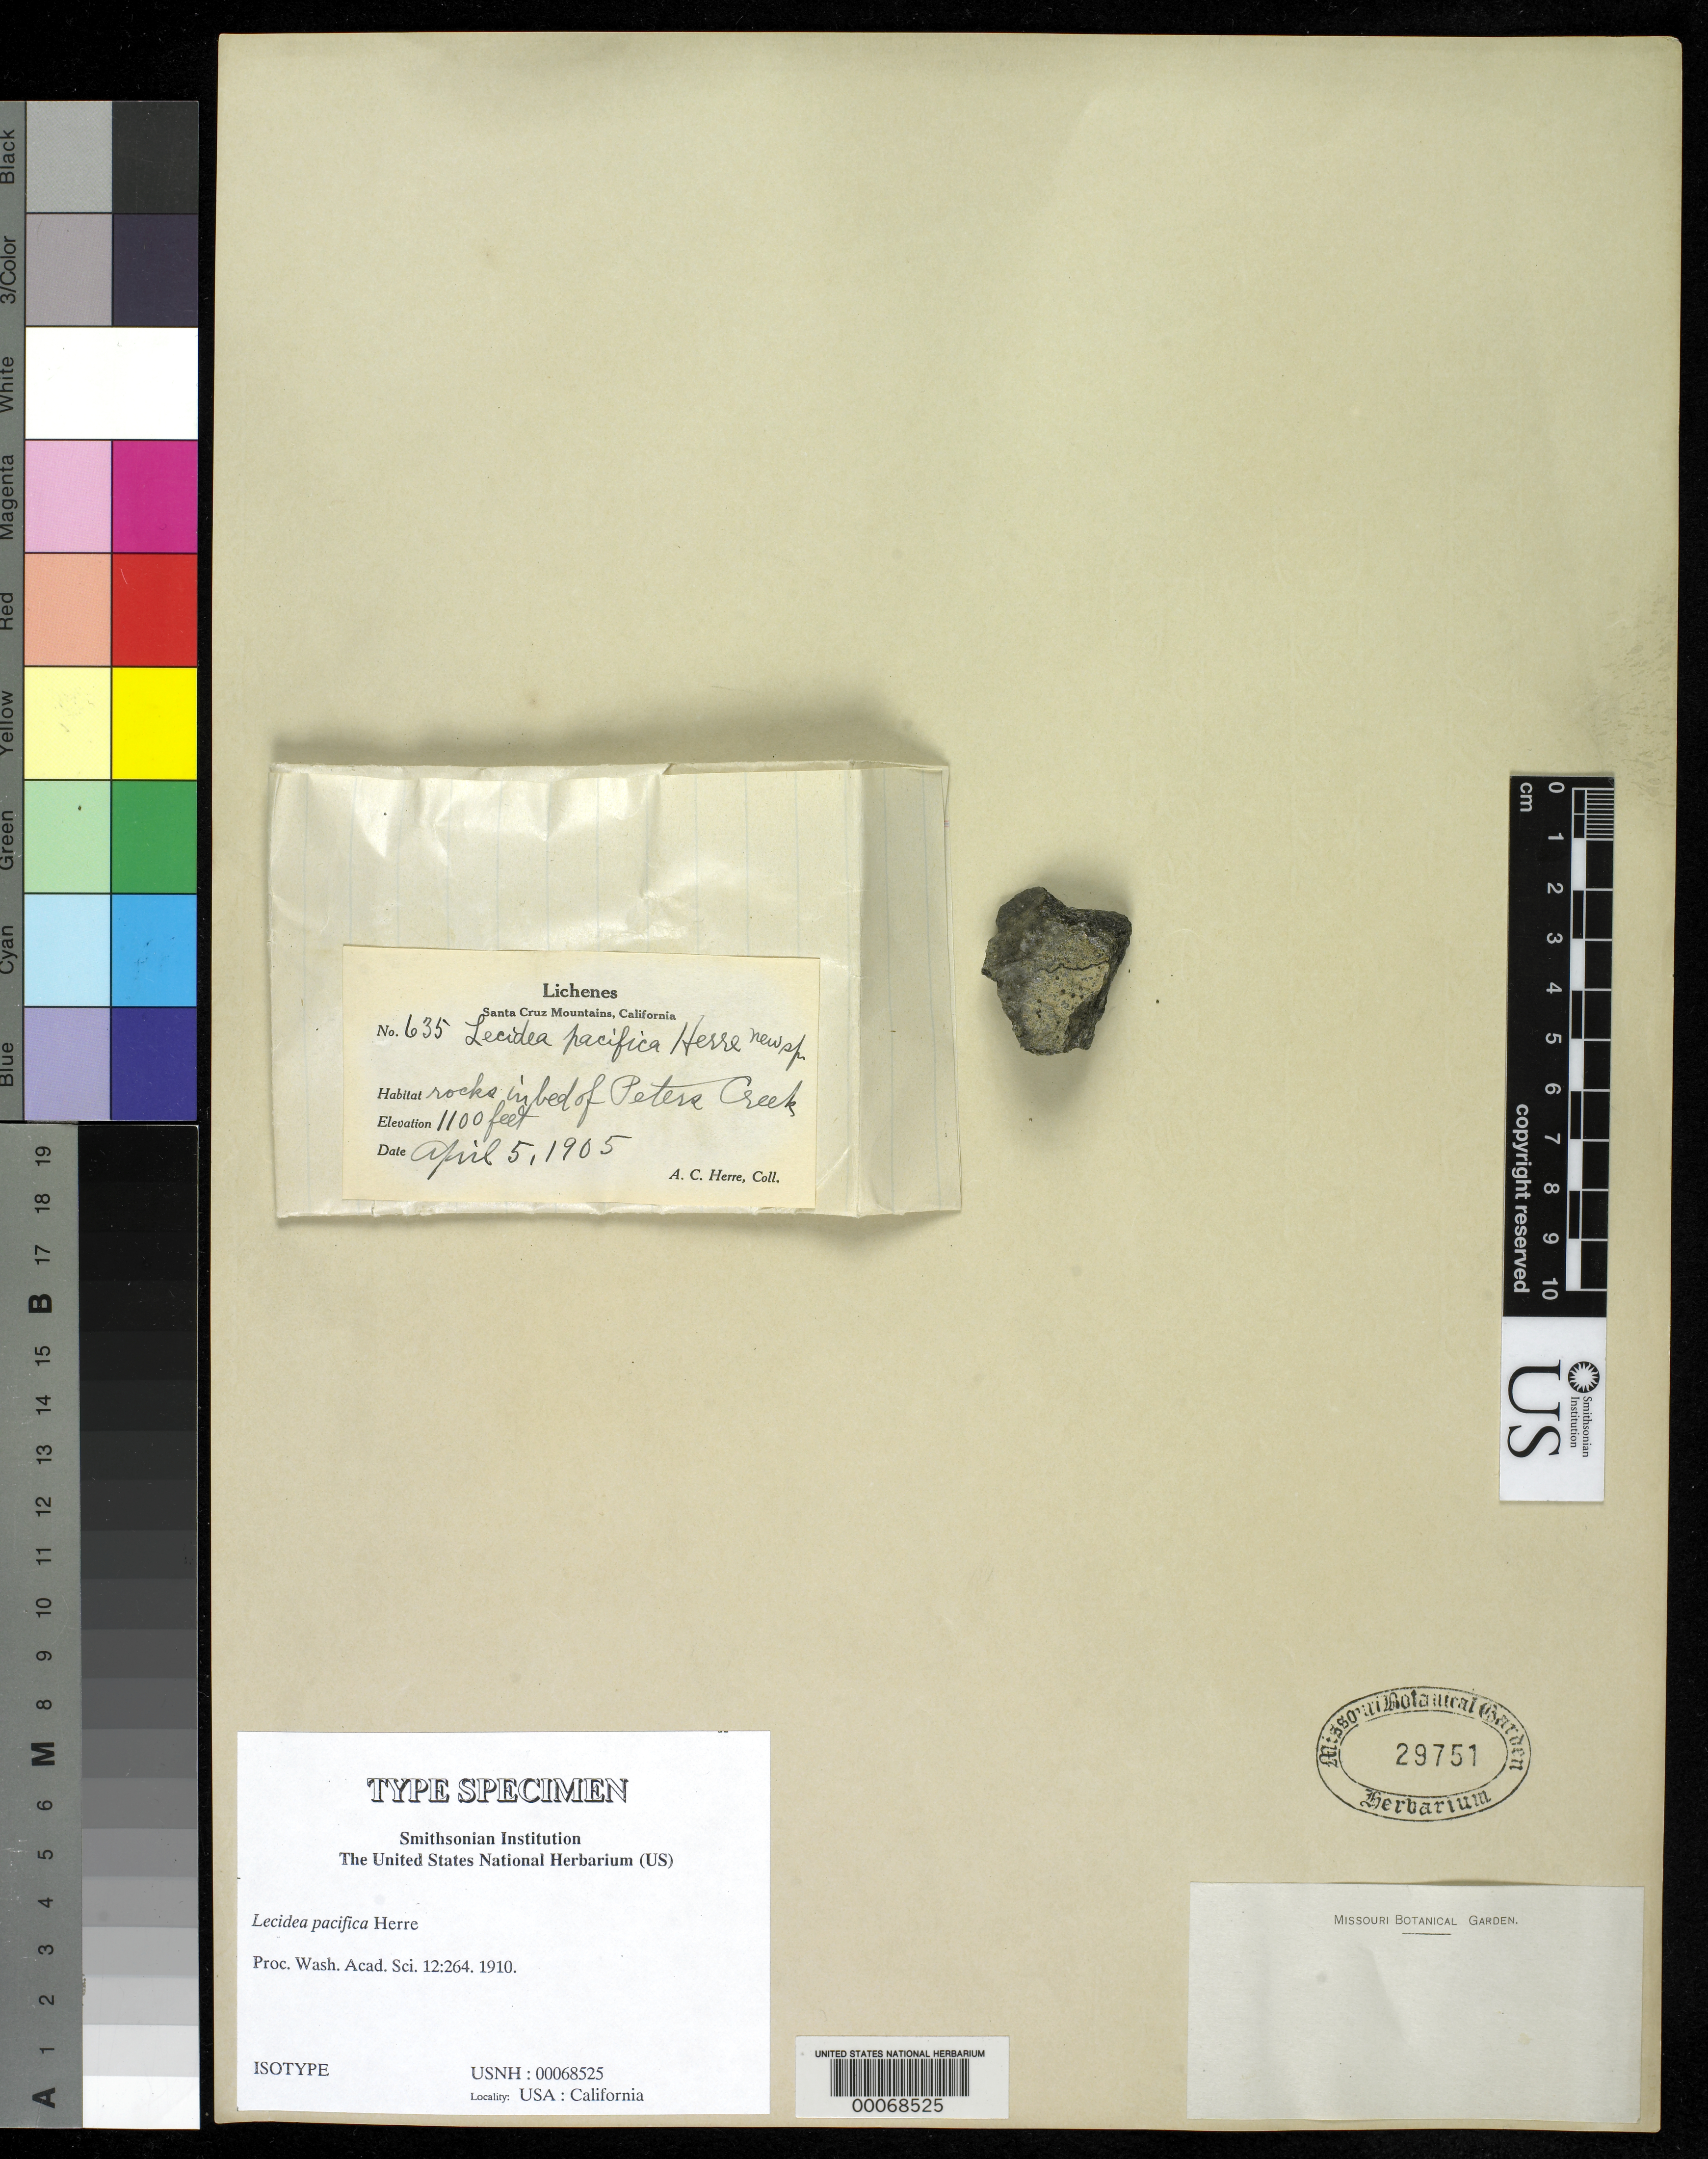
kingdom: Fungi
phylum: Ascomycota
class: Lecanoromycetes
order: Lecideales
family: Lecideaceae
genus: Lecidea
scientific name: Lecidea pacifica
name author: Herre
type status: Isotype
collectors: A. W. Herre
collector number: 635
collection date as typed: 05 Apr 1905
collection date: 1905-04-05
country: United States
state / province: California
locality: Peters Creek, Santa Cruz Mts.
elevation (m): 335